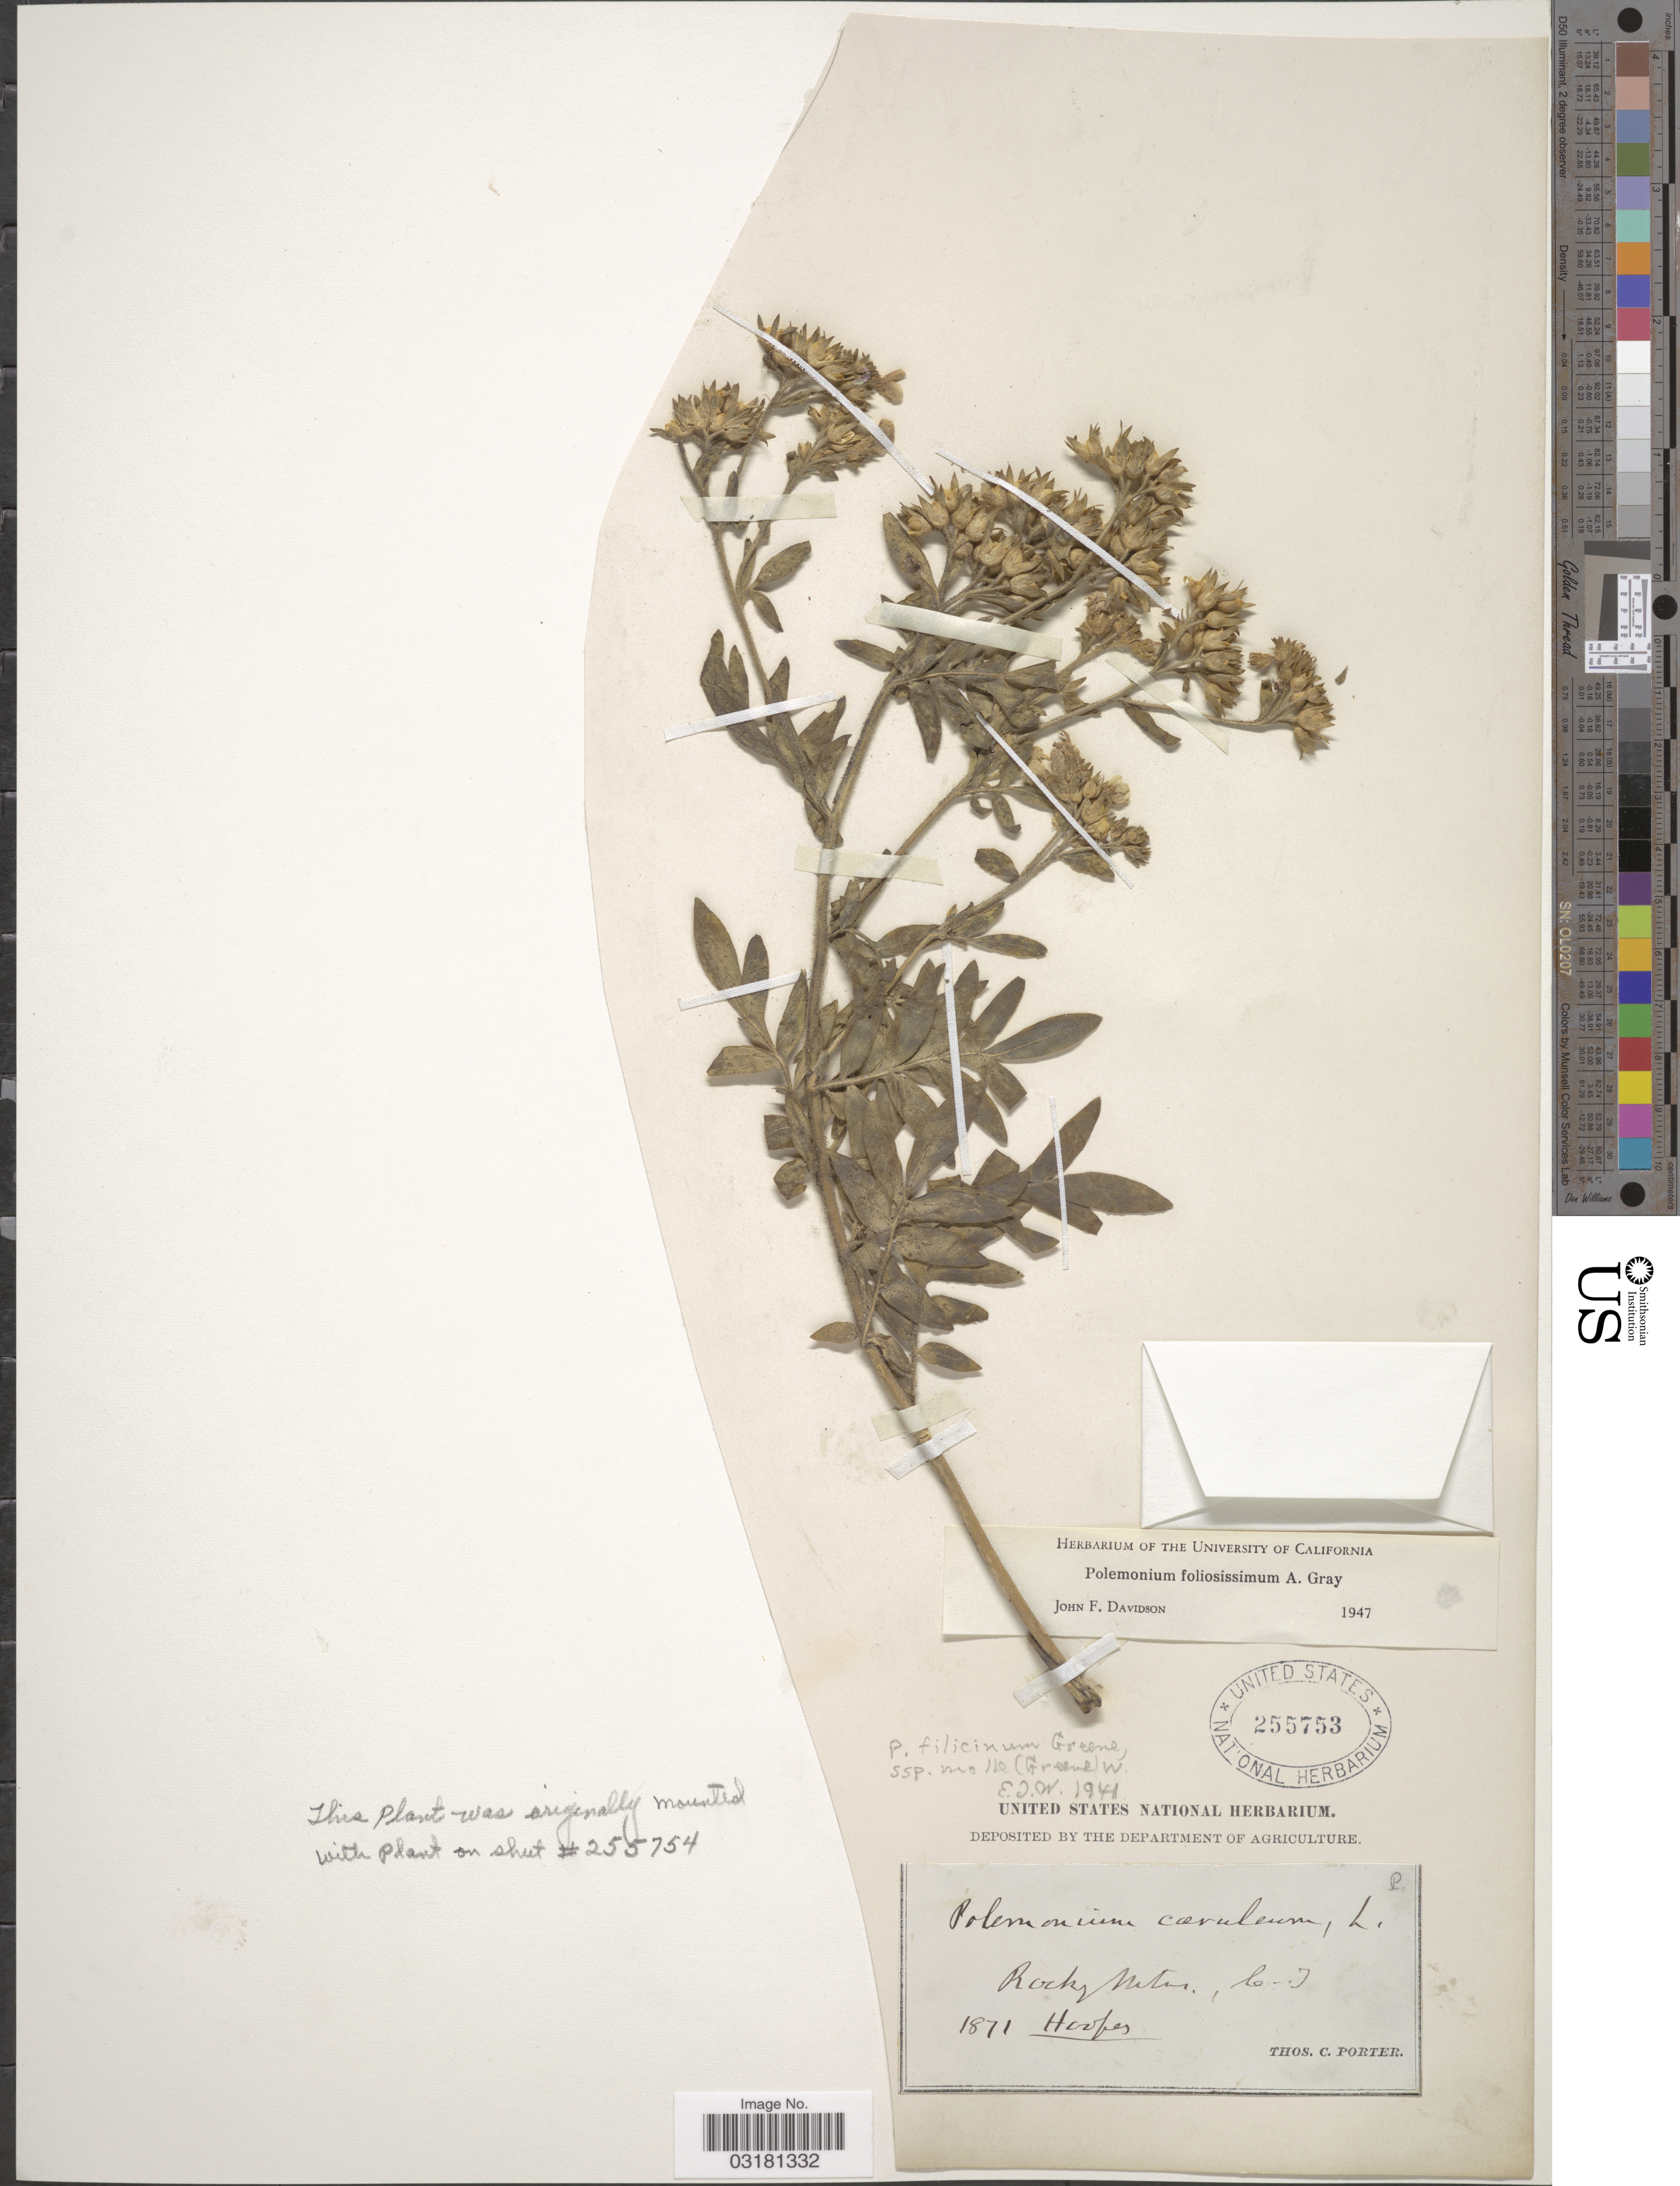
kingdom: Plantae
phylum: Tracheophyta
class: Magnoliopsida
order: Ericales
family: Polemoniaceae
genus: Polemonium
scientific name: Polemonium foliosissimum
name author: A. Gray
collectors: Hoopes & T. Porter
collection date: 1871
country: United States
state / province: Colorado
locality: Rocky Mtns., C. T.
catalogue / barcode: US 255753